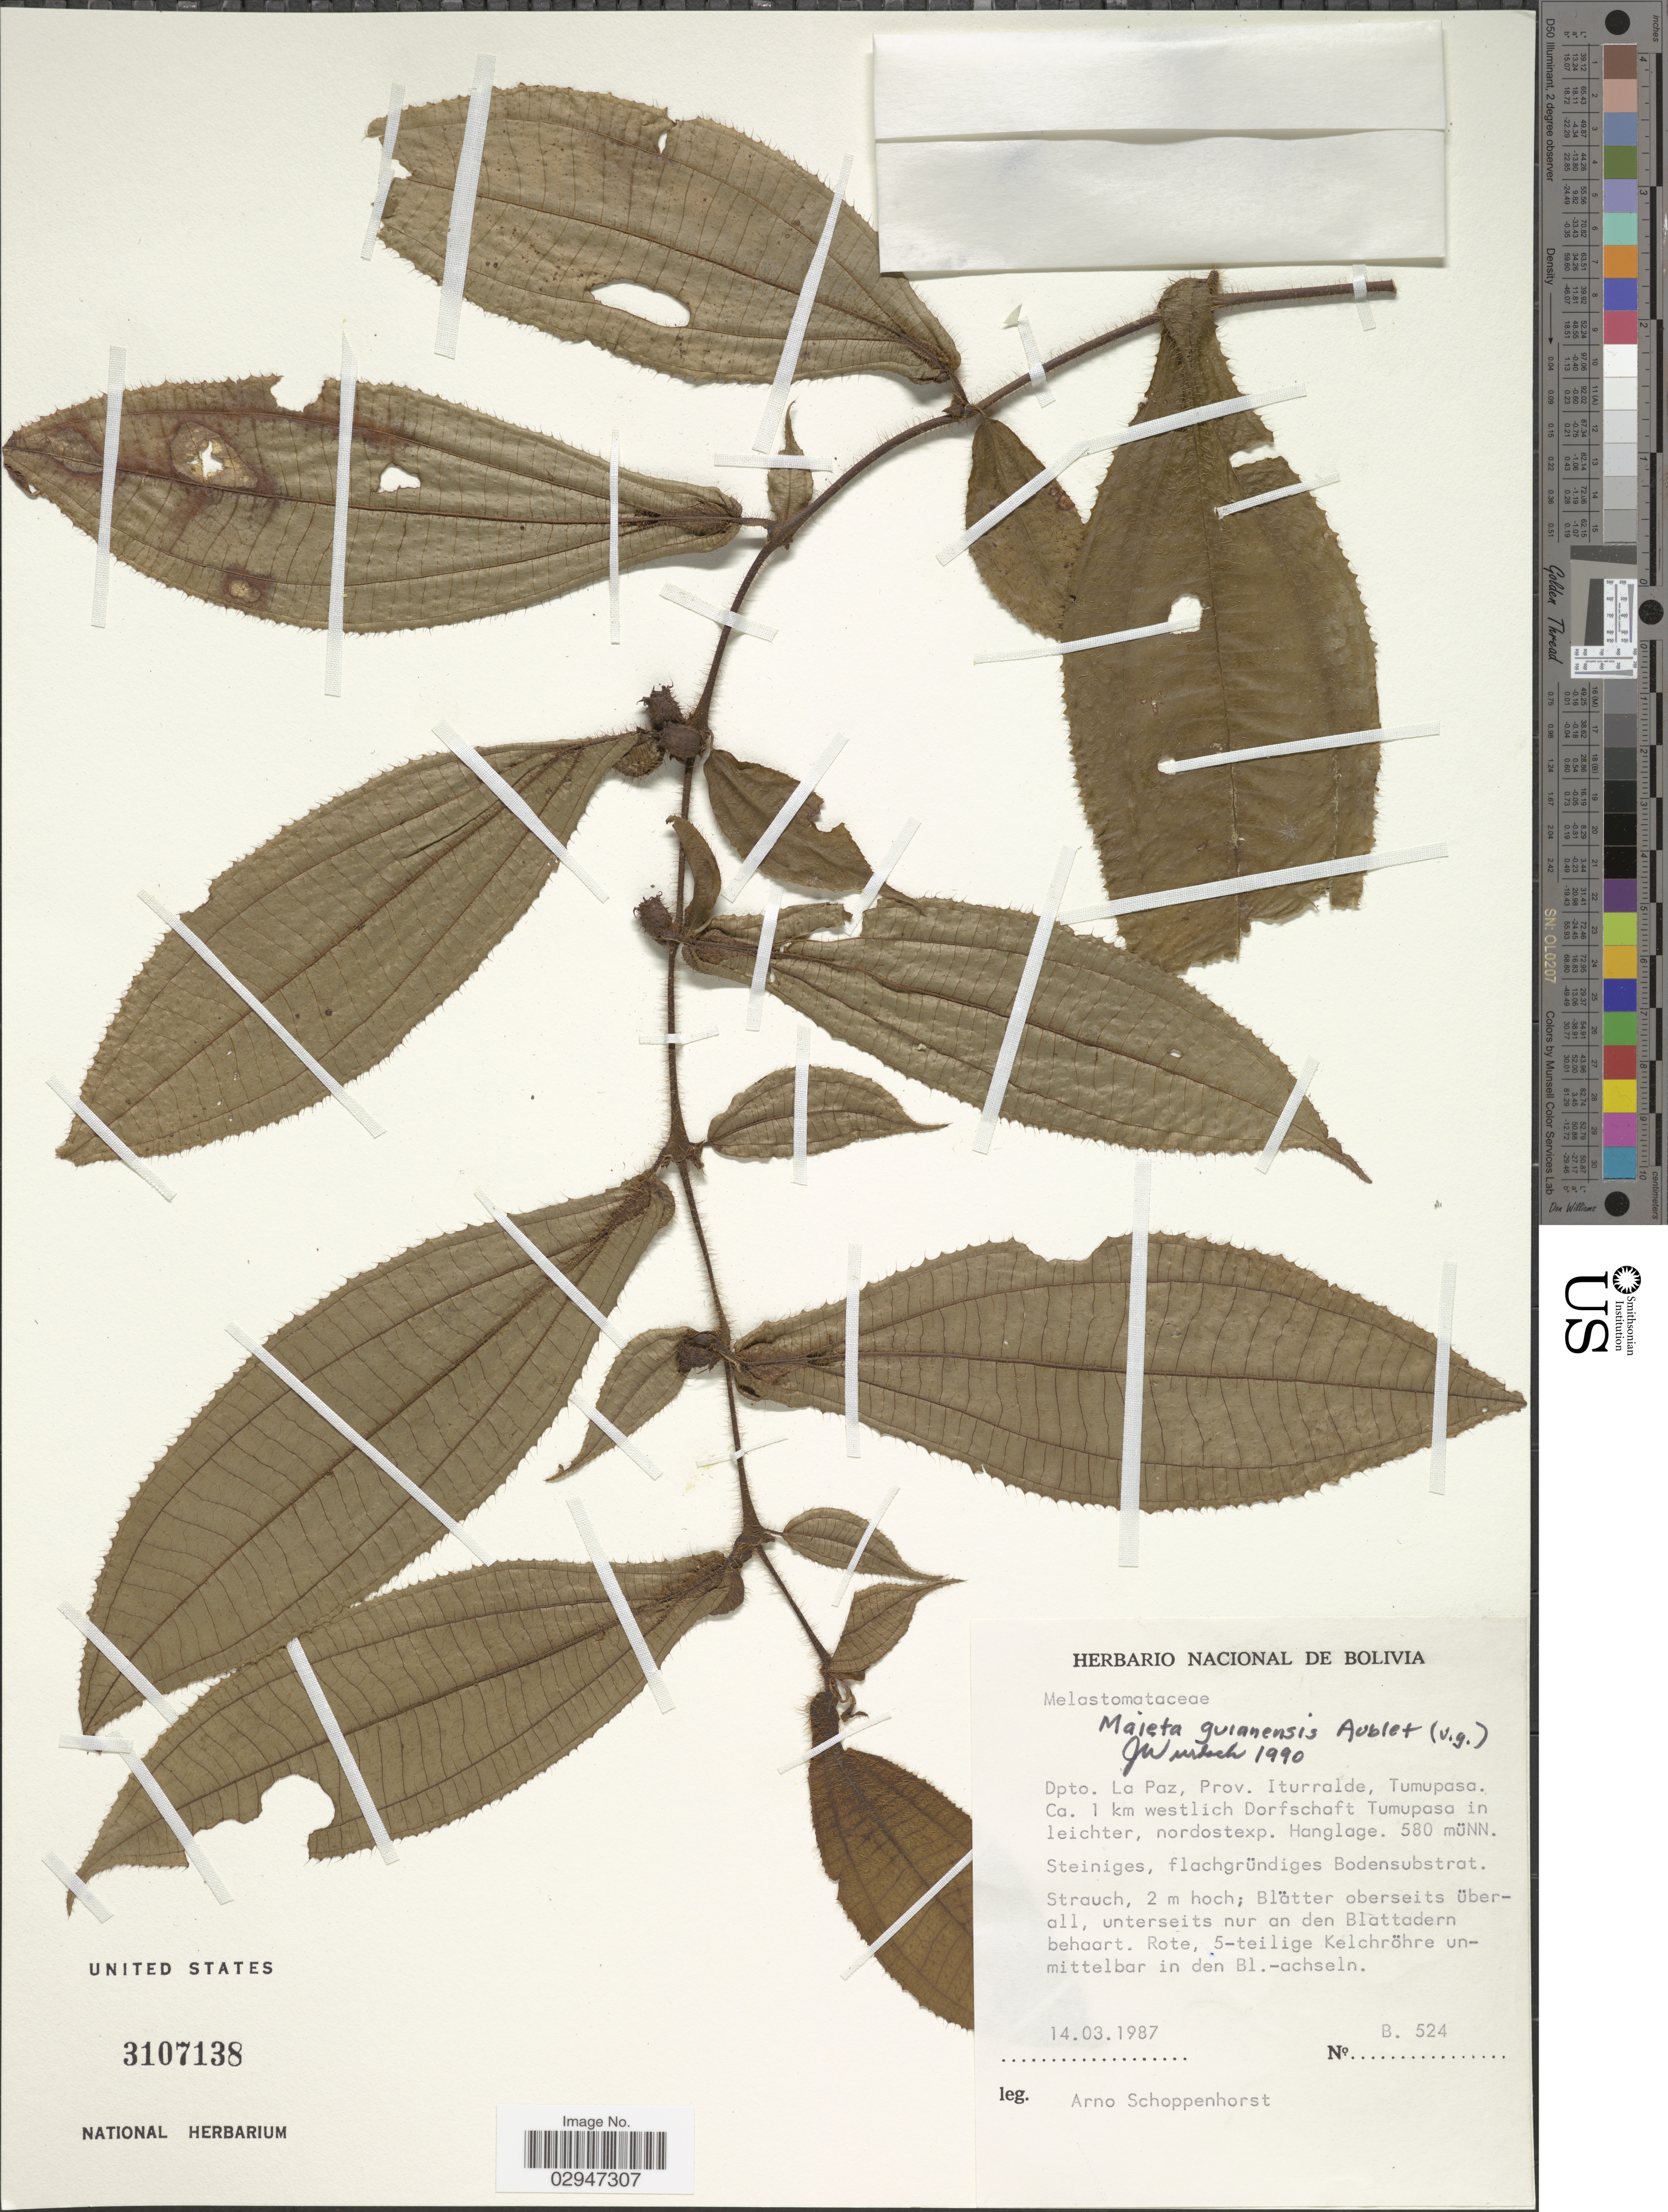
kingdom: Plantae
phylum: Tracheophyta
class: Magnoliopsida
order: Myrtales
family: Melastomataceae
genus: Maieta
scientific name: Maieta guianensis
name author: Aubl.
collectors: A. Schoppenhorst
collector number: B524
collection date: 1987-03-14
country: Bolivia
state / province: La Paz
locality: Dpto. La Paz, Prov. Iturralde, Tumupasa. Ca. 1 km westlich Dorfschaft Tumupasa in leichter, nordostexp. Hanglage.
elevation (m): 580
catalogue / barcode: US 3107138